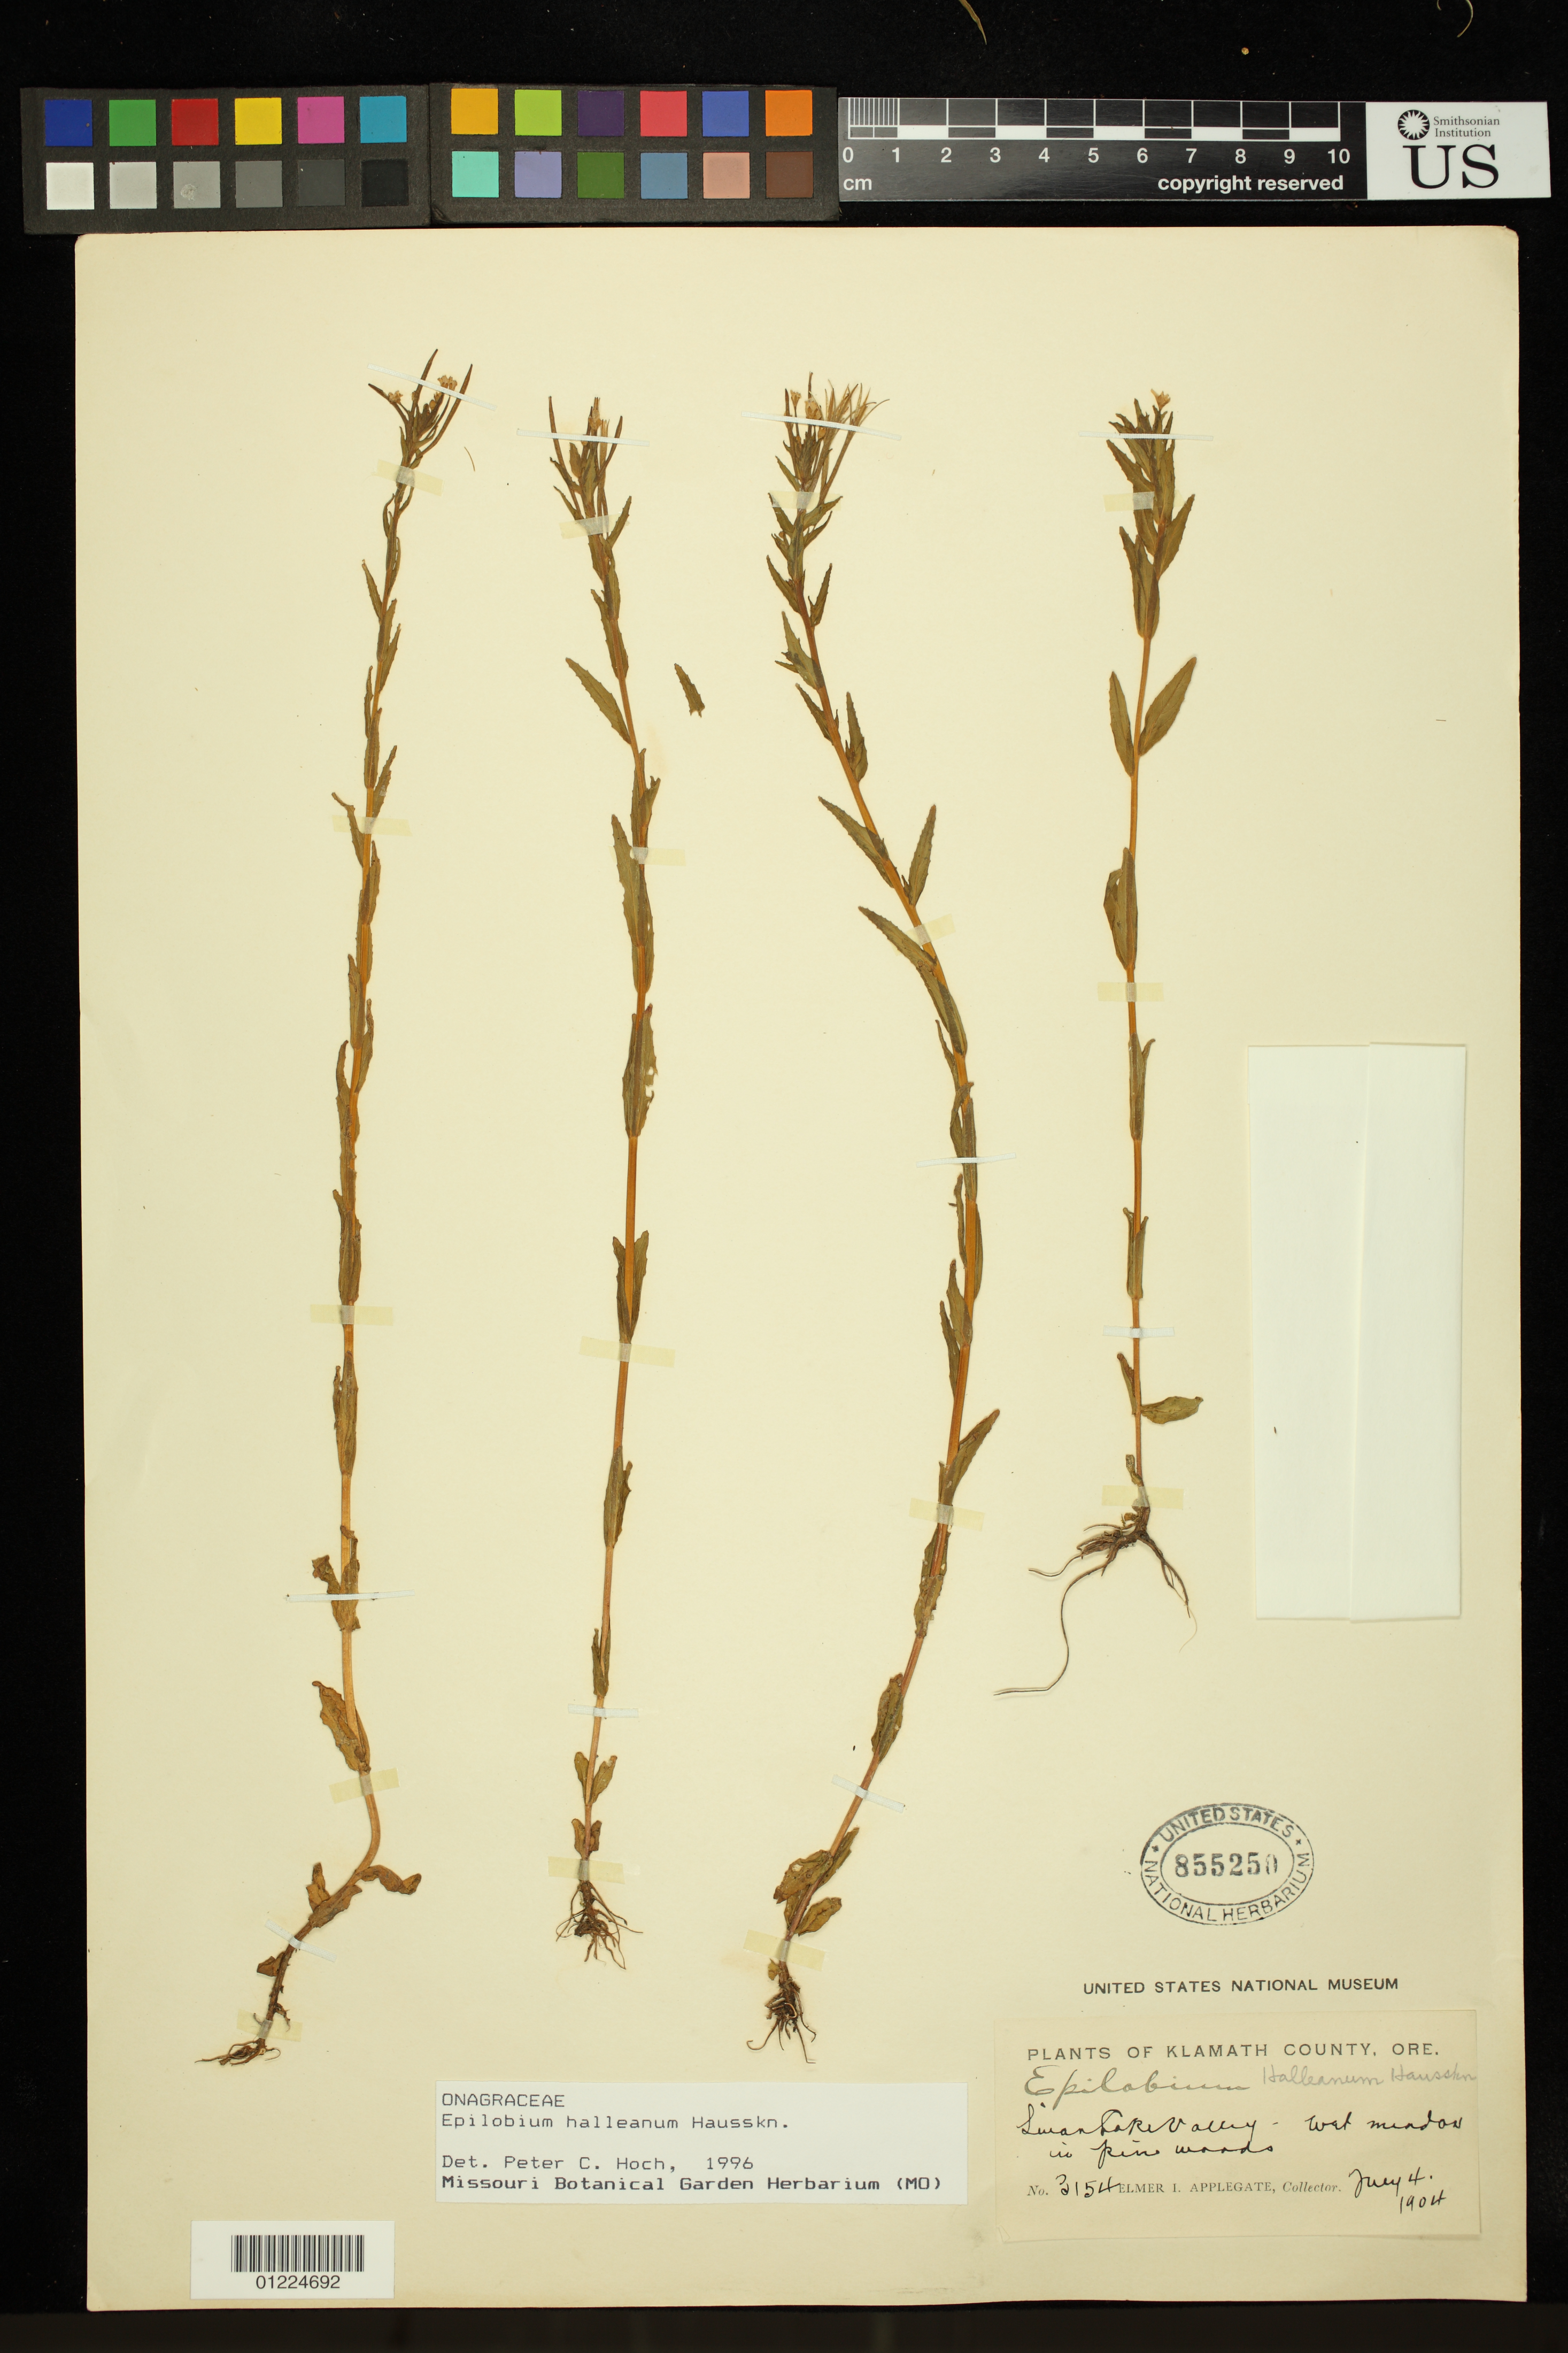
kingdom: Plantae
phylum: Tracheophyta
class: Magnoliopsida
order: Myrtales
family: Onagraceae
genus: Epilobium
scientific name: Epilobium hallianum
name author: Hausskn.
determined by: Hoch, P. C.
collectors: E. I. Applegate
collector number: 31545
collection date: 1904-07-04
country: United States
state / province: Oregon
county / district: Klamath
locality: Sawn Lake Valley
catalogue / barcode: US 855250